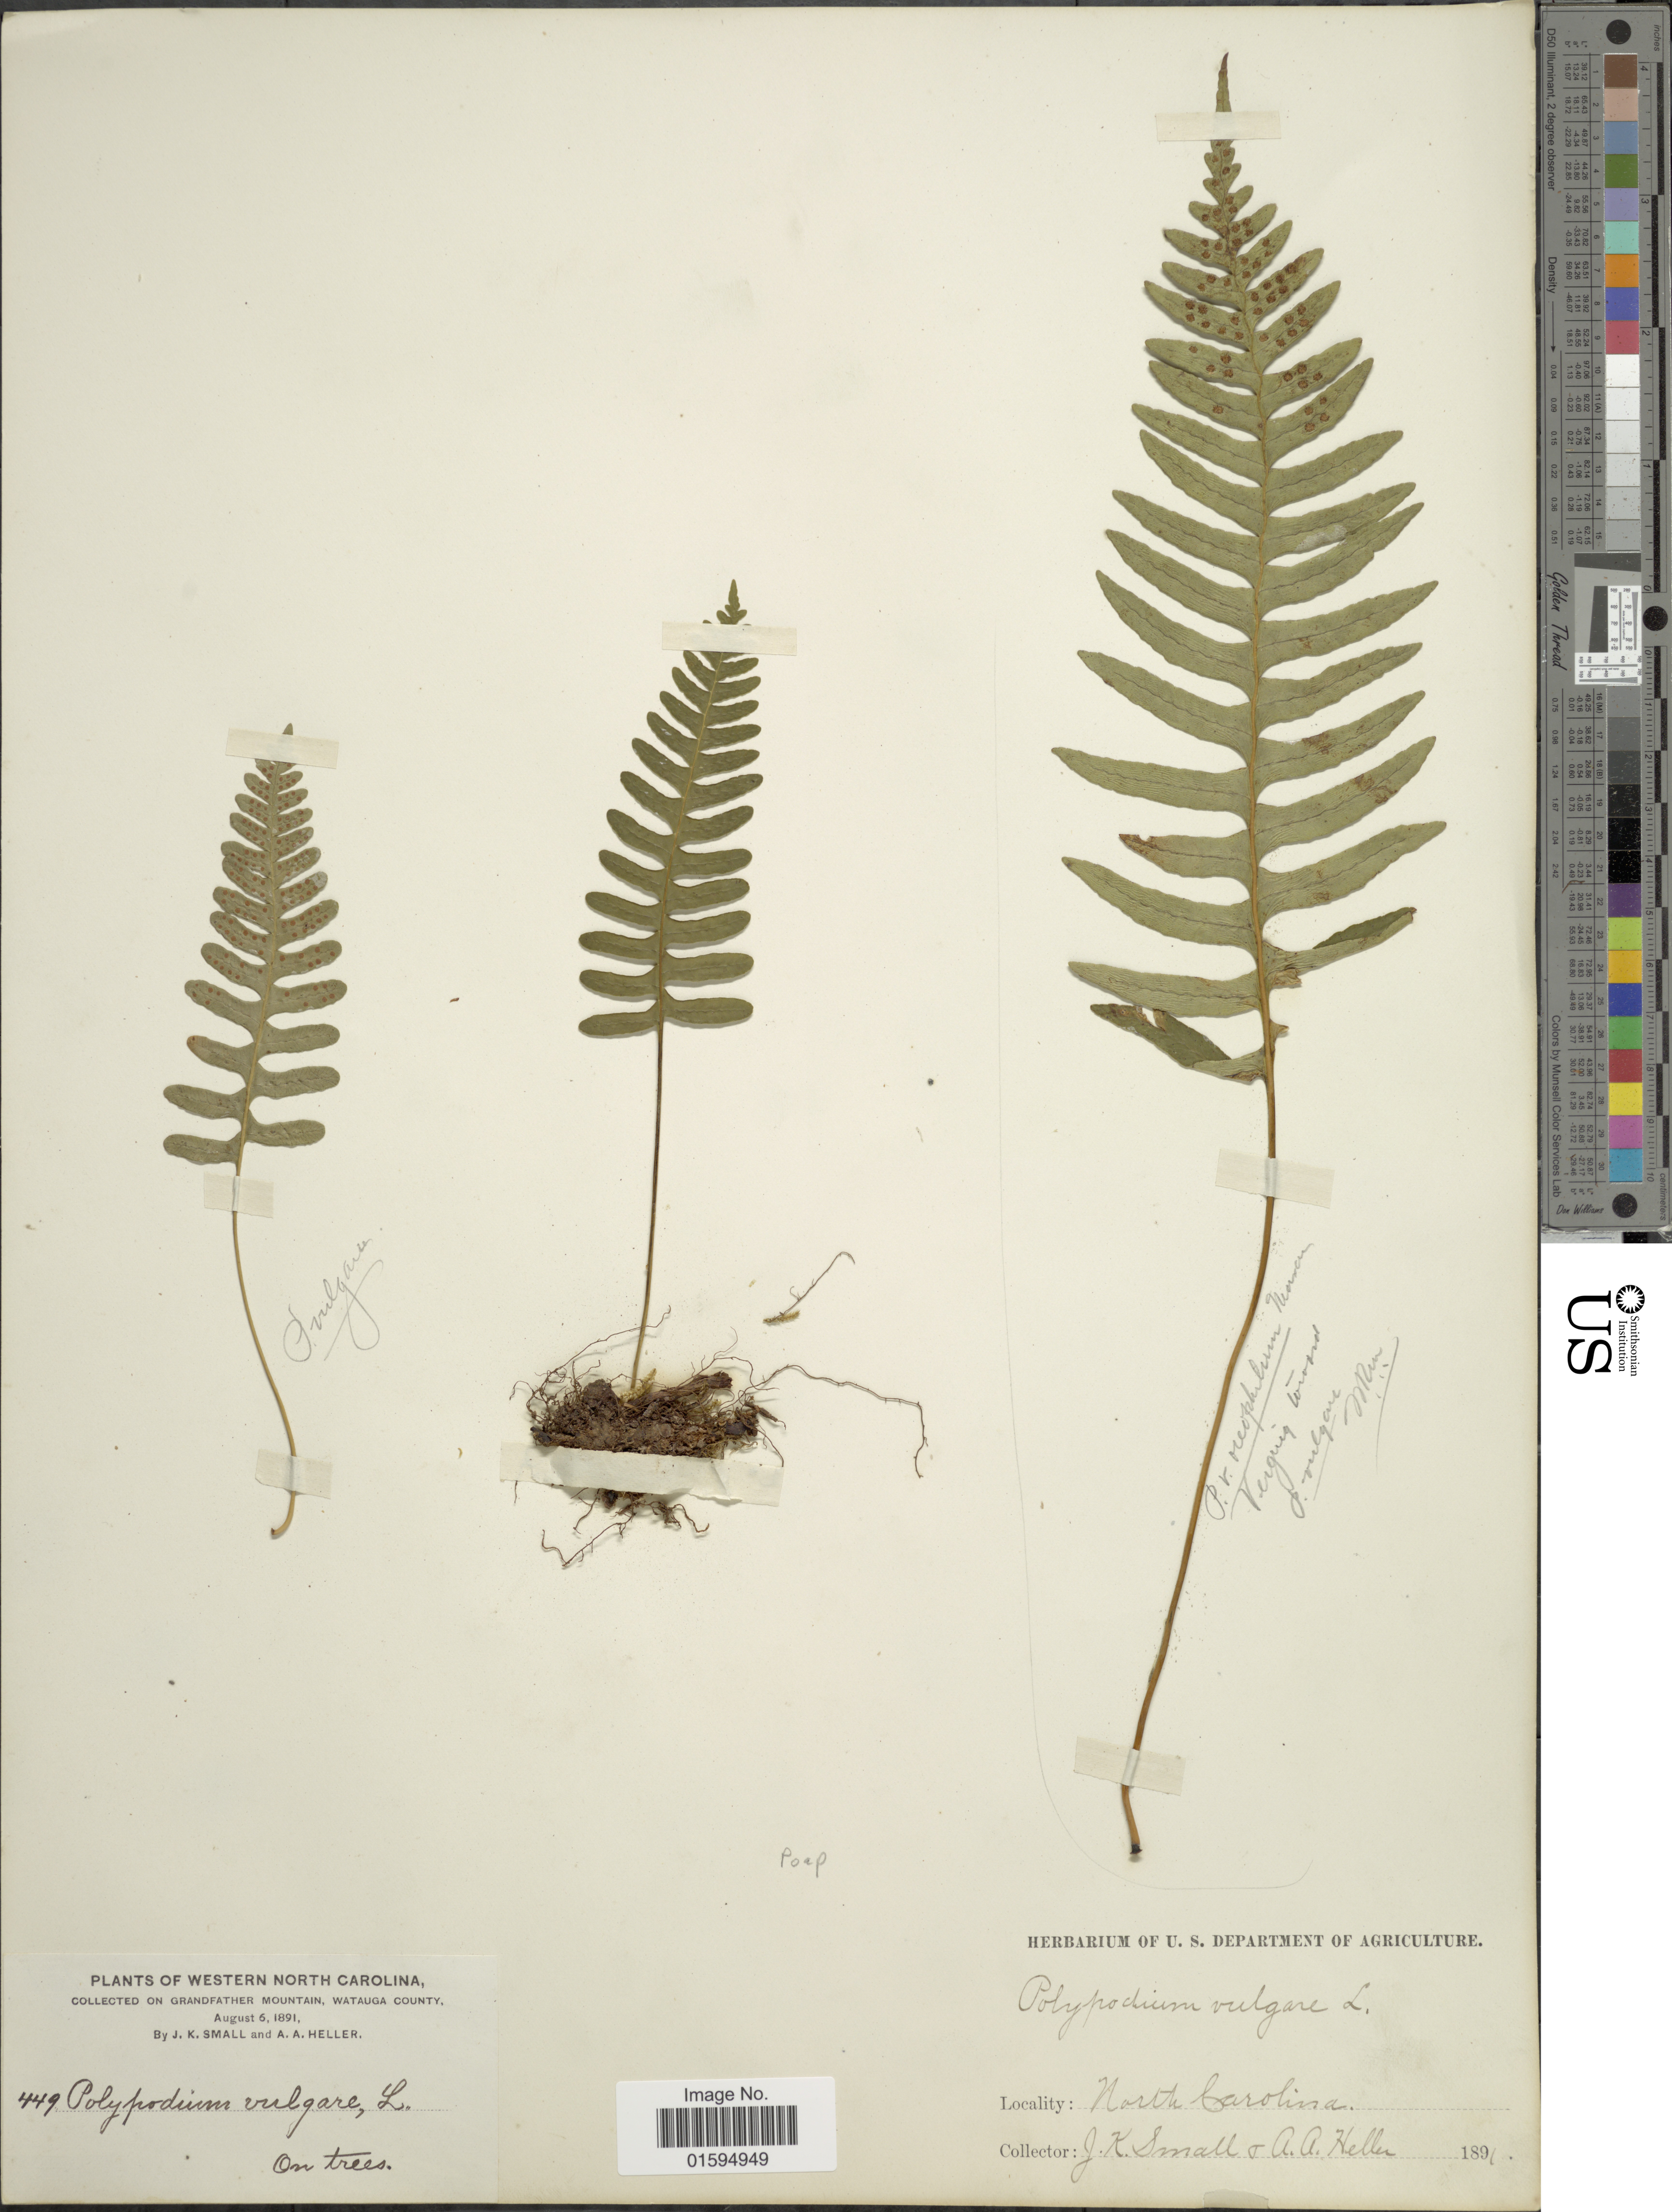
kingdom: Plantae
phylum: Tracheophyta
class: Polypodiopsida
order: Polypodiales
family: Polypodiaceae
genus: Polypodium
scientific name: Polypodium sp.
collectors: J. K. Small & A. A. Heller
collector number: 449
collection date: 1891-08-06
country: United States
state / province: North Carolina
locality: Western North Carolina, on Grandfather mountain, Watauga County, on trees